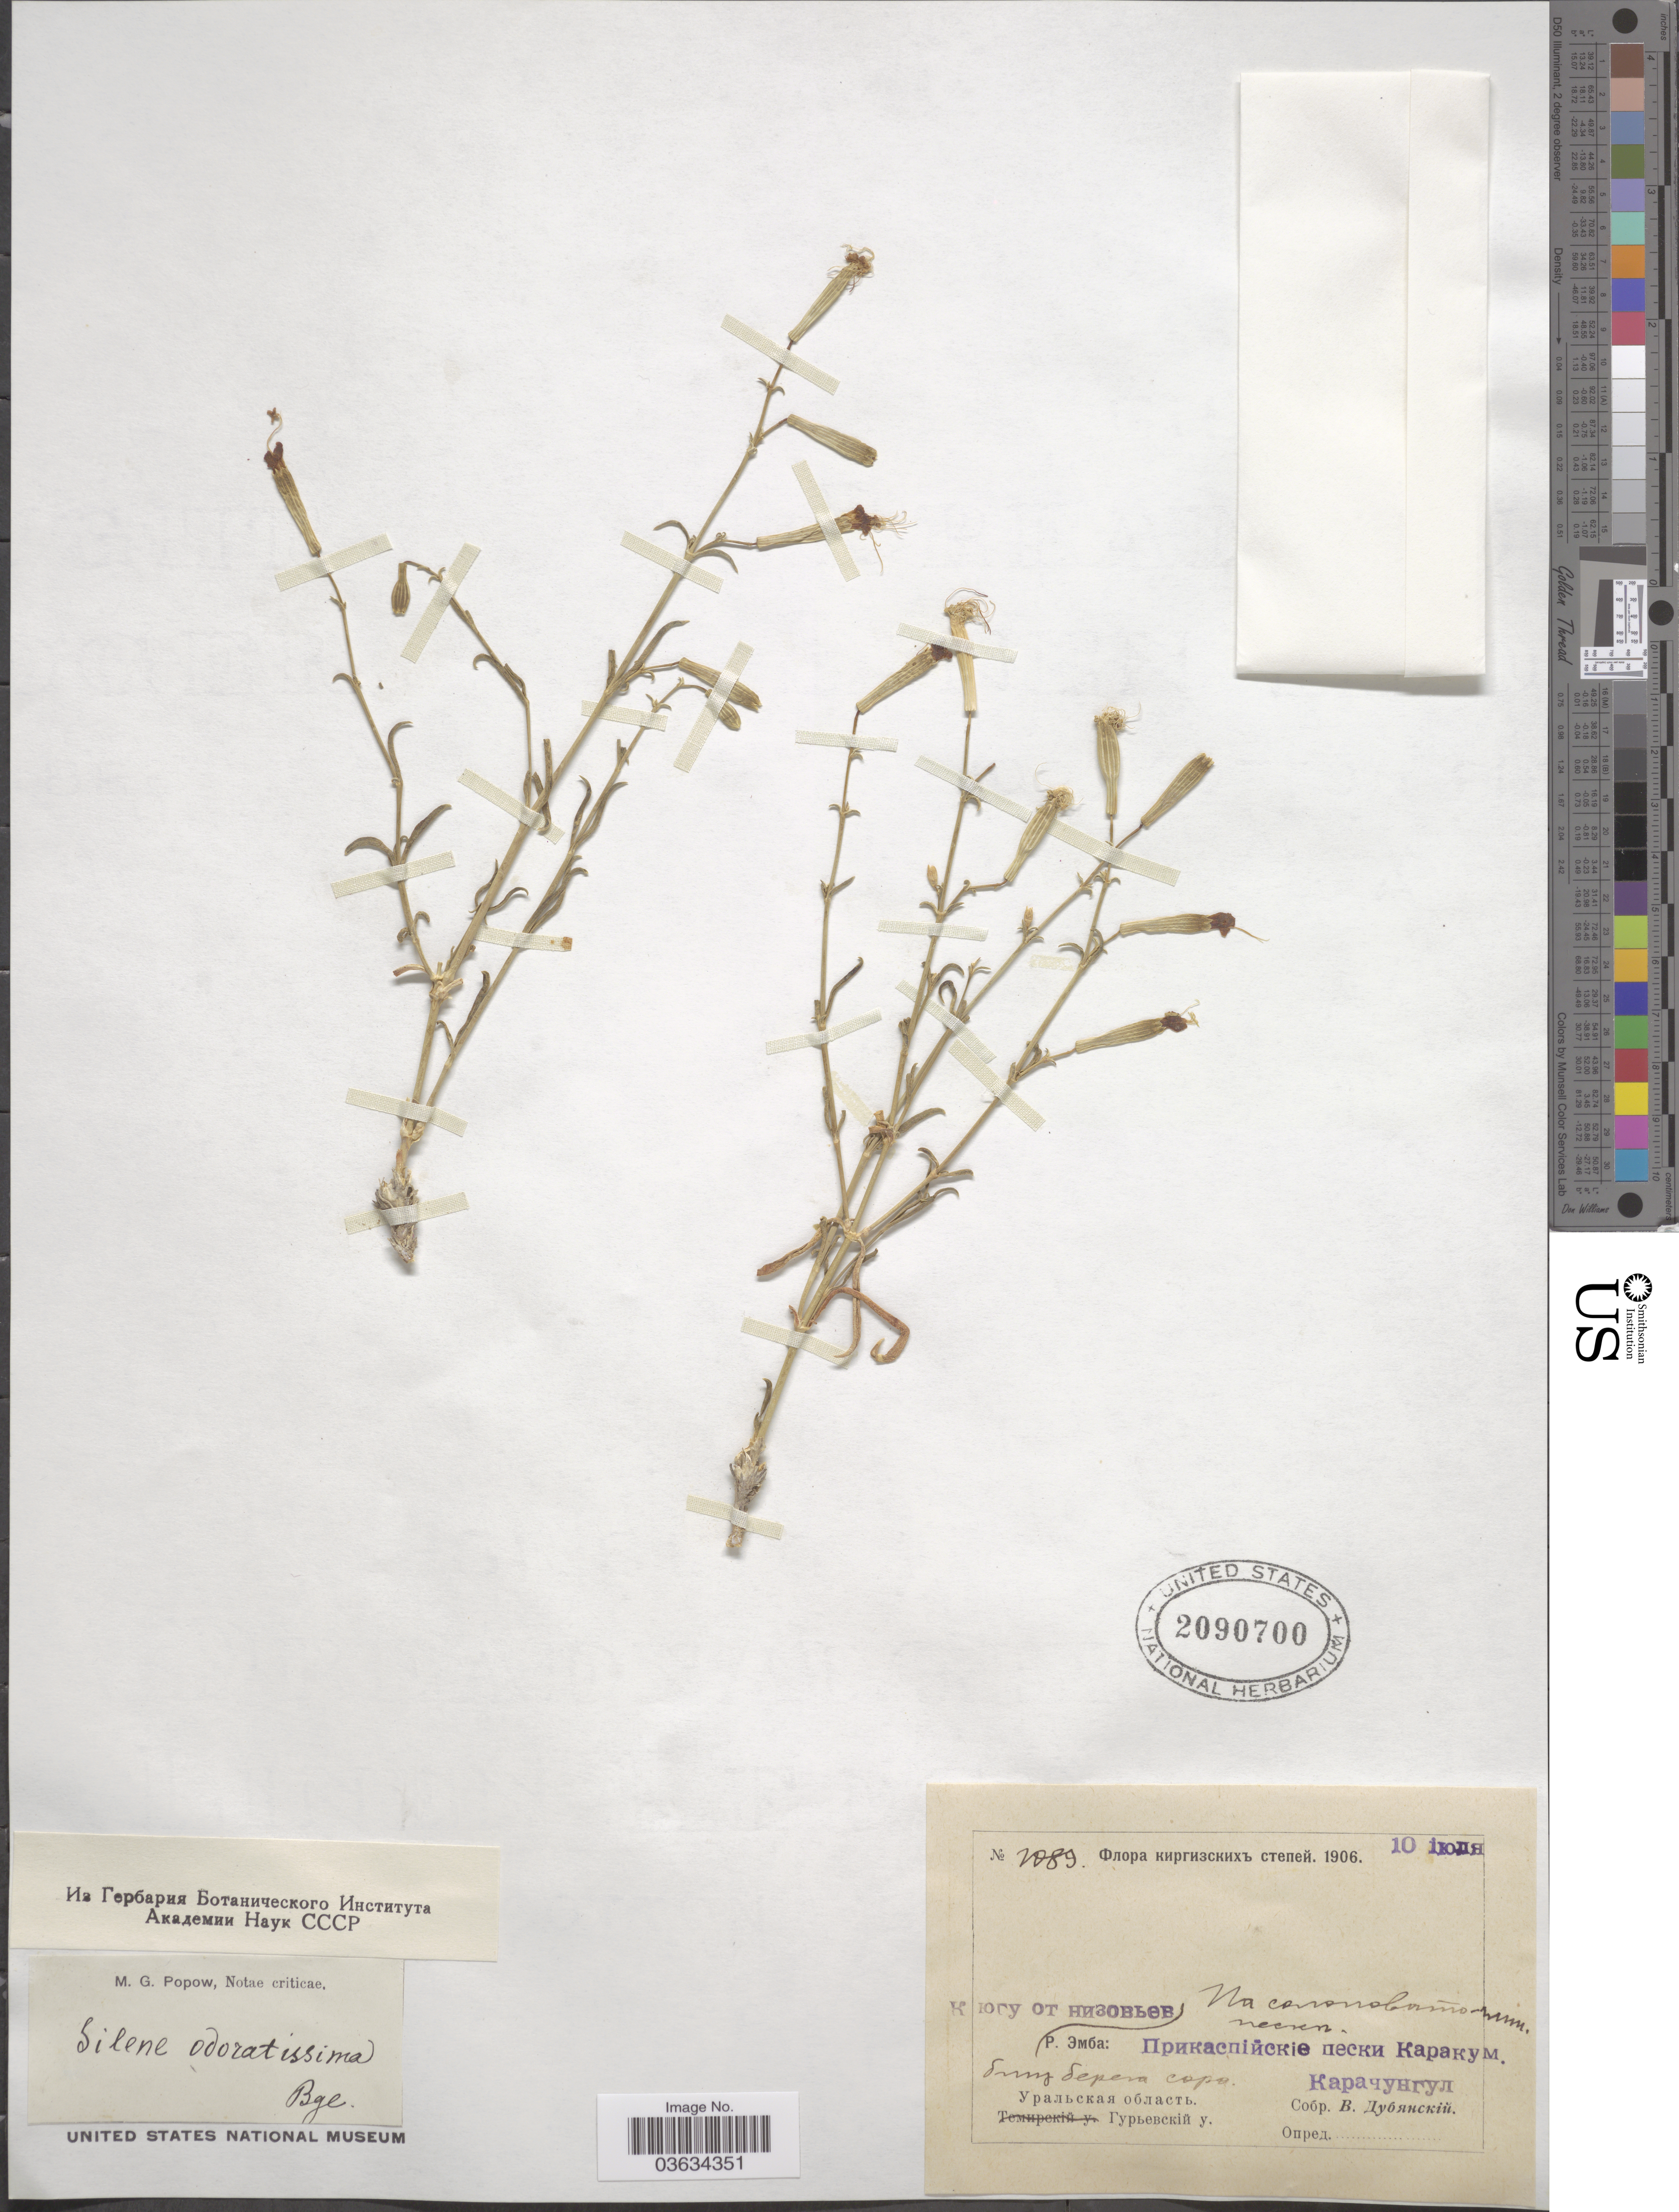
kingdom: Plantae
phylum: Tracheophyta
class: Magnoliopsida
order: Caryophyllales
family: Caryophyllaceae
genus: Silene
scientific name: Silene odoratissima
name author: Bunge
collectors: V. Dybyanskiy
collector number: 2089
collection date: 1906-07-10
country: Kazakhstan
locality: S from river Emba.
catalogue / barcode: US 2090700